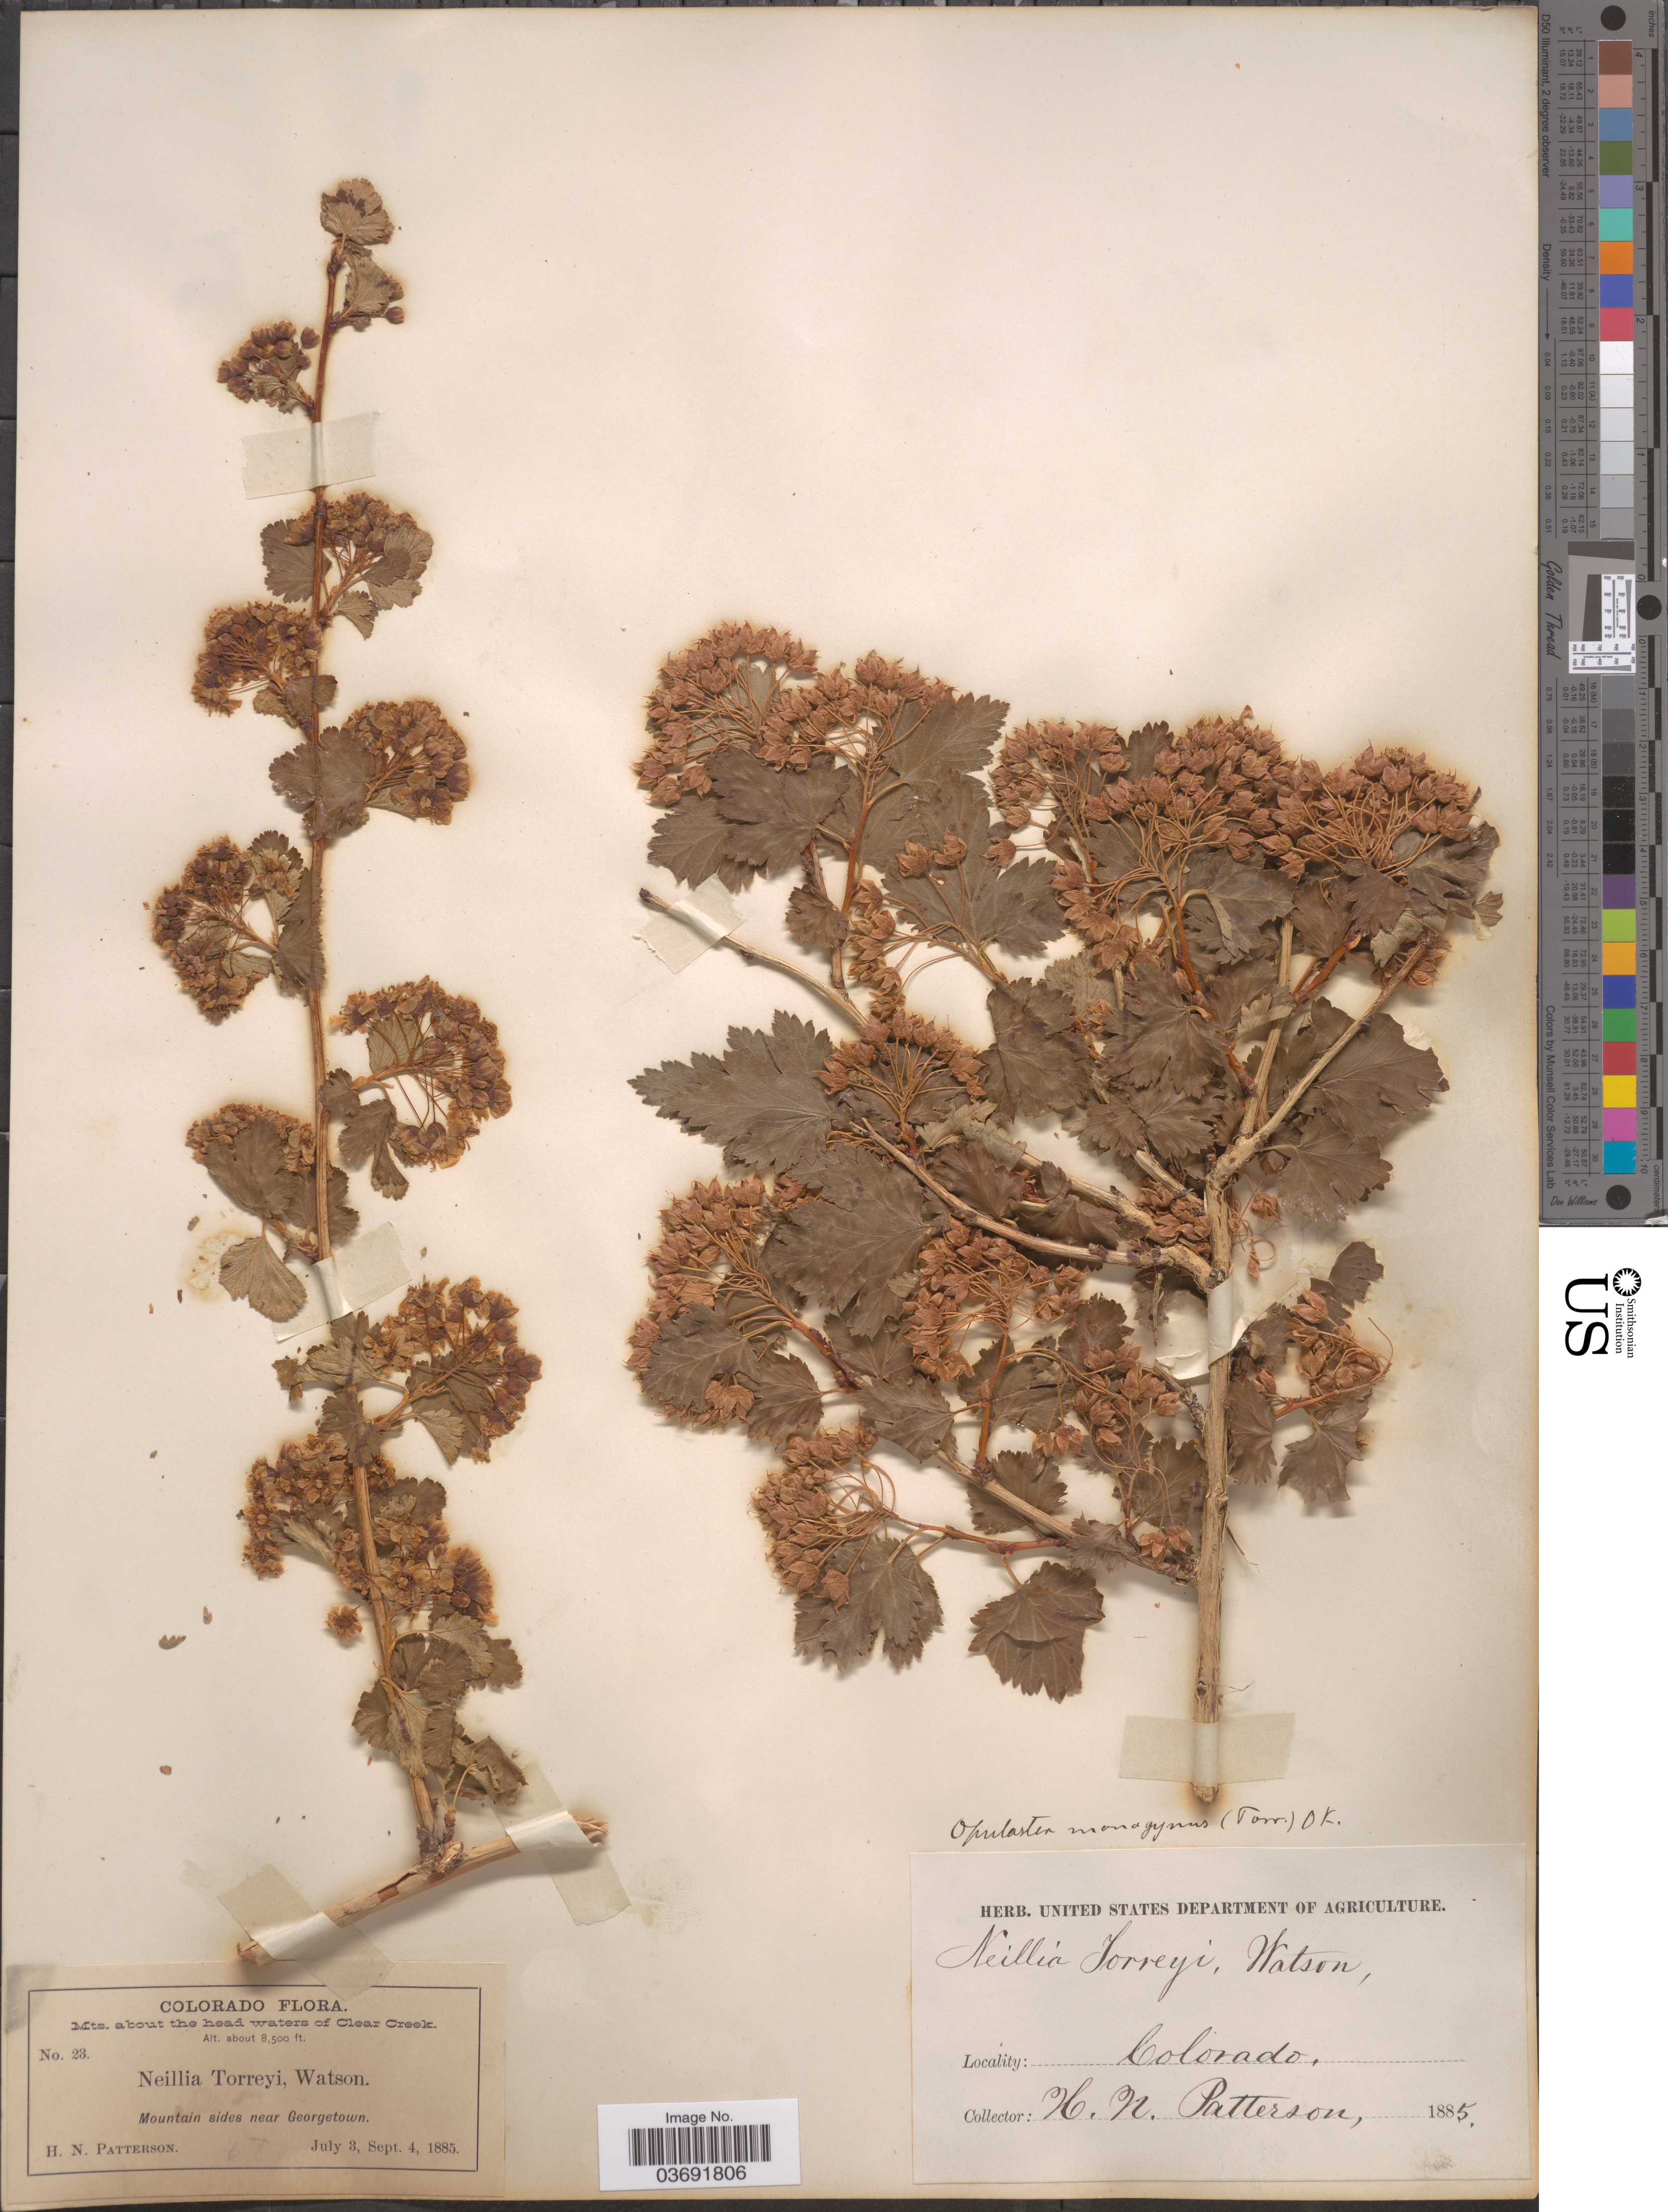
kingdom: Plantae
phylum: Tracheophyta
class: Magnoliopsida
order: Rosales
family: Rosaceae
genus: Physocarpus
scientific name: Physocarpus monogynus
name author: (Torr.) J.M. Coult.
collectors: H. N. Patterson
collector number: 23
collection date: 1885-07-03/1885-09-04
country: United States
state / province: Colorado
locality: Mts. about the head waters of Clear Creek. Mountain sides near Georgetown.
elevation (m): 2591